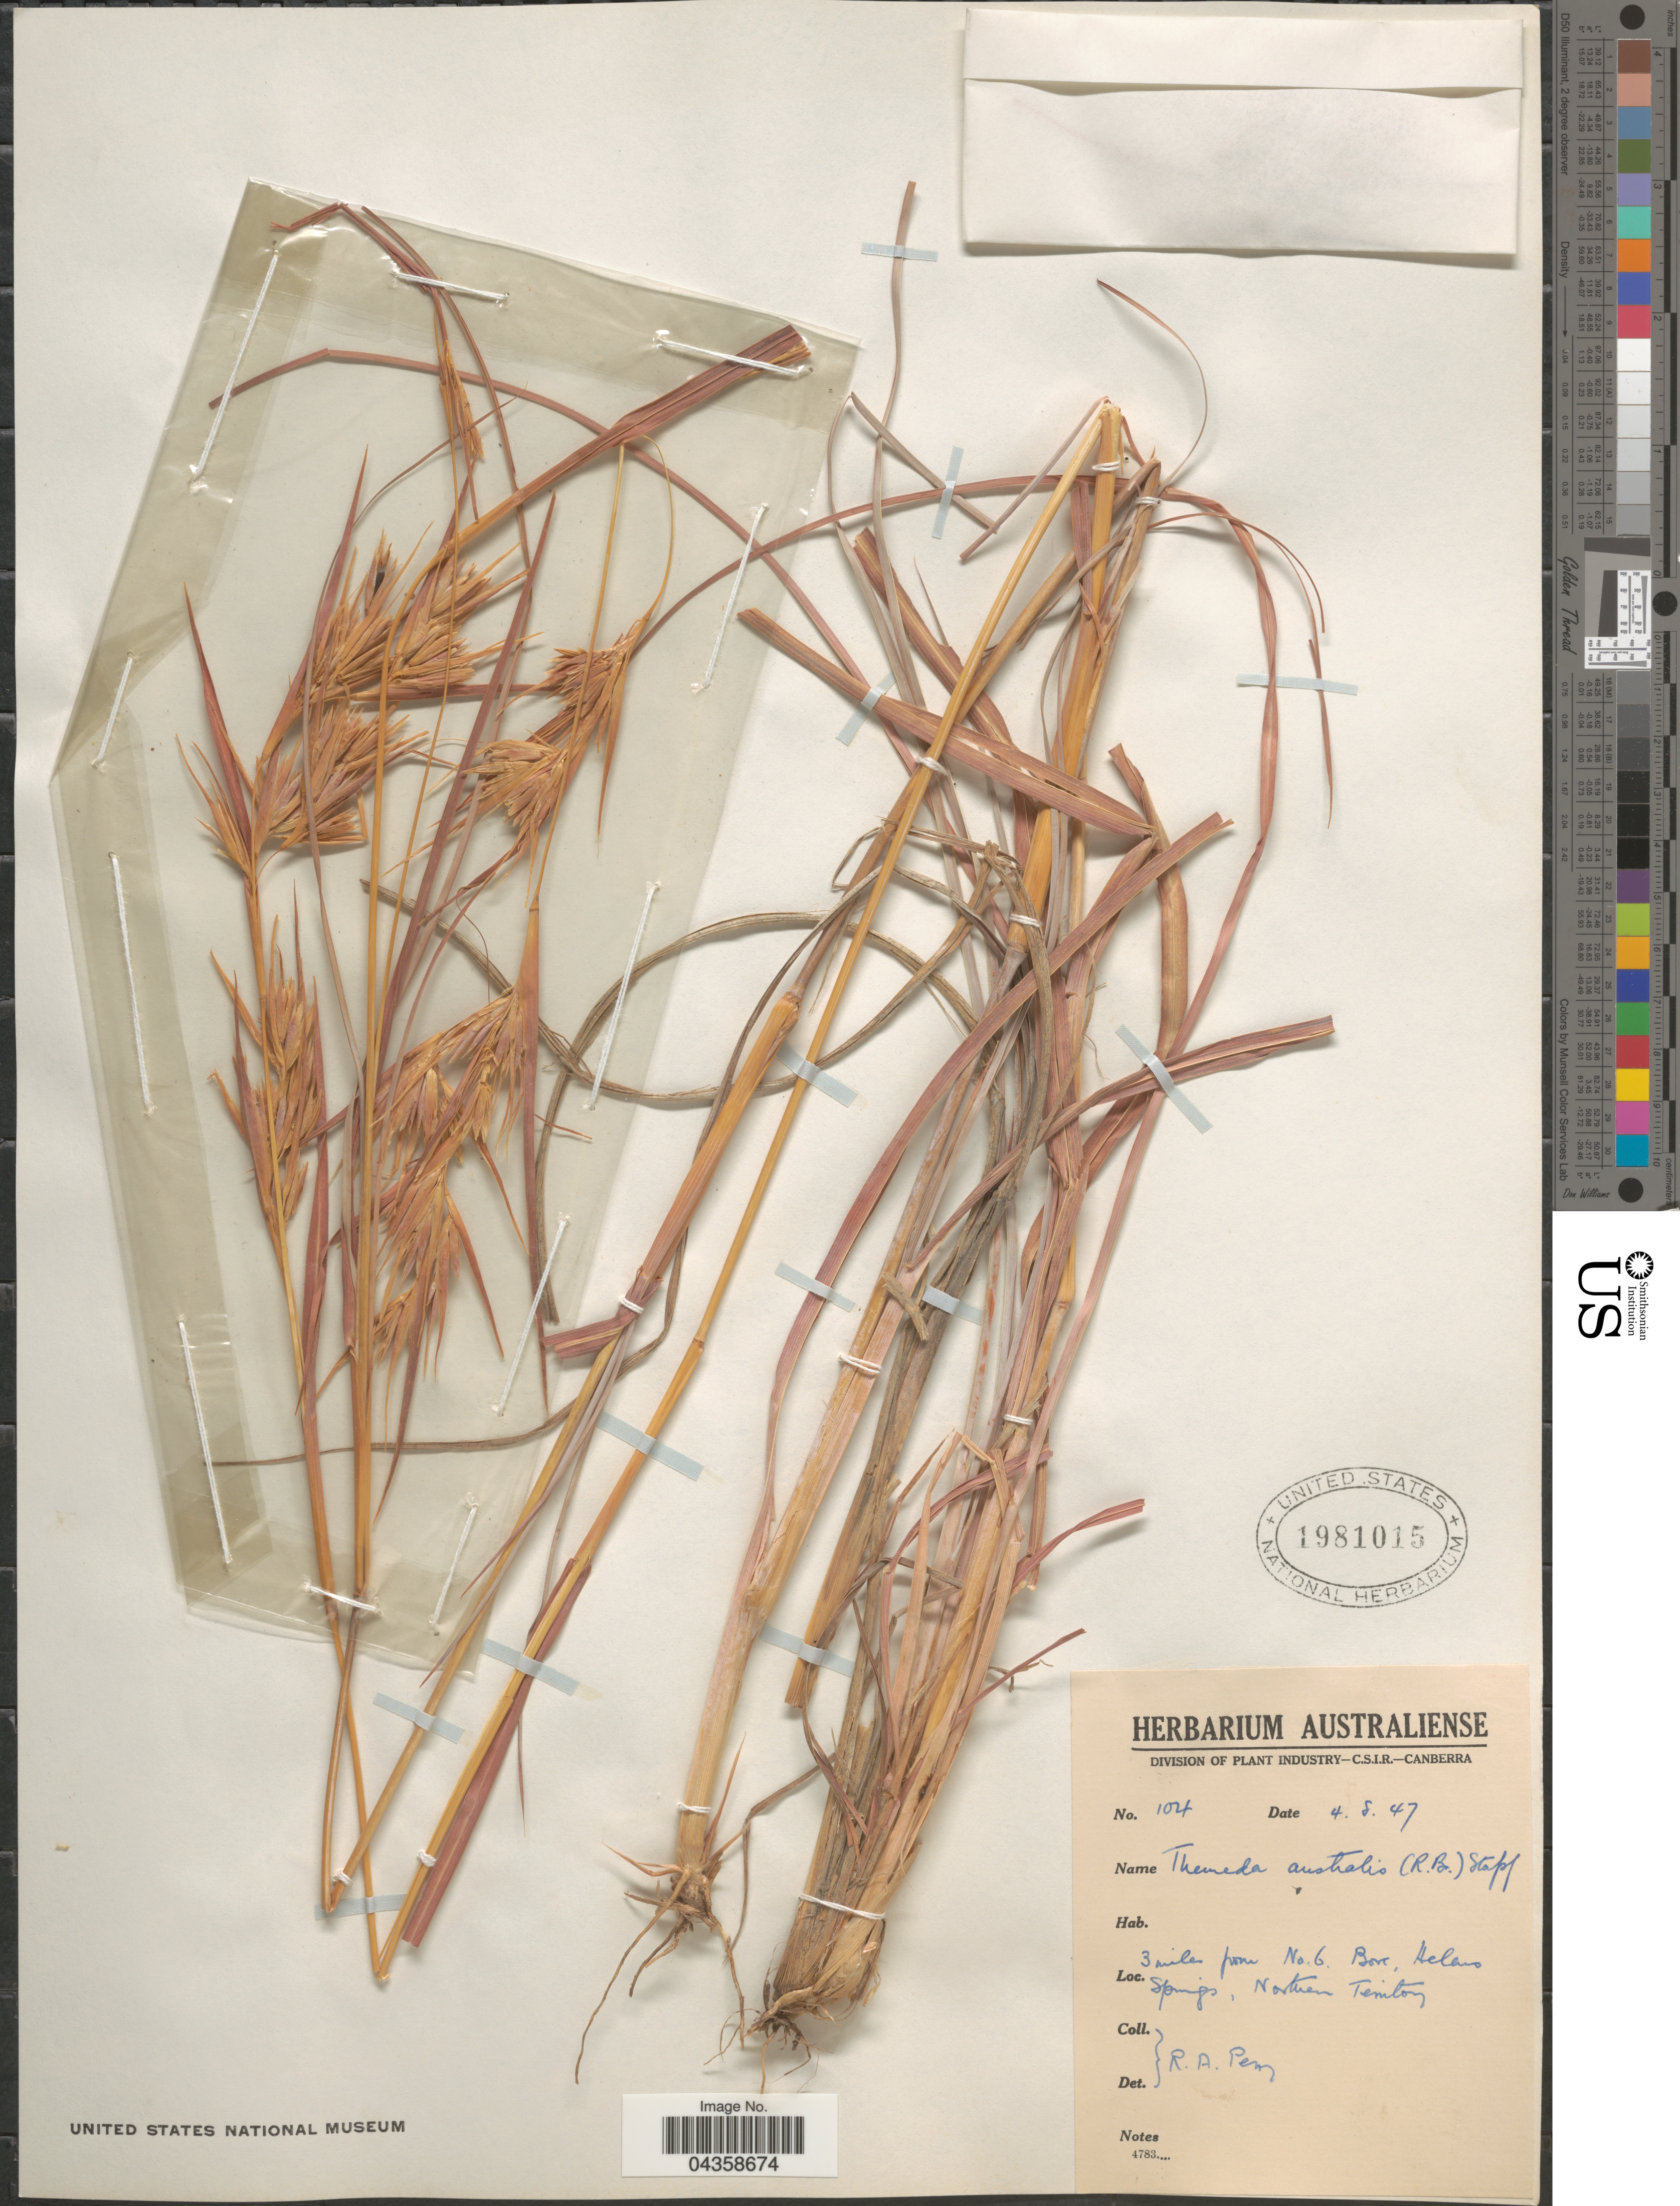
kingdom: Plantae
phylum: Tracheophyta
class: Liliopsida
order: Poales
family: Poaceae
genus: Themeda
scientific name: Themeda triandra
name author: Forssk.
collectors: Perry, R. A.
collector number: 104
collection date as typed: Transcribed d/m/y: 4/8/47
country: Australia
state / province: Northern Territory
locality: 3 miles from No. 6. Bore Helens Springs.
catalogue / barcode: US 1981015